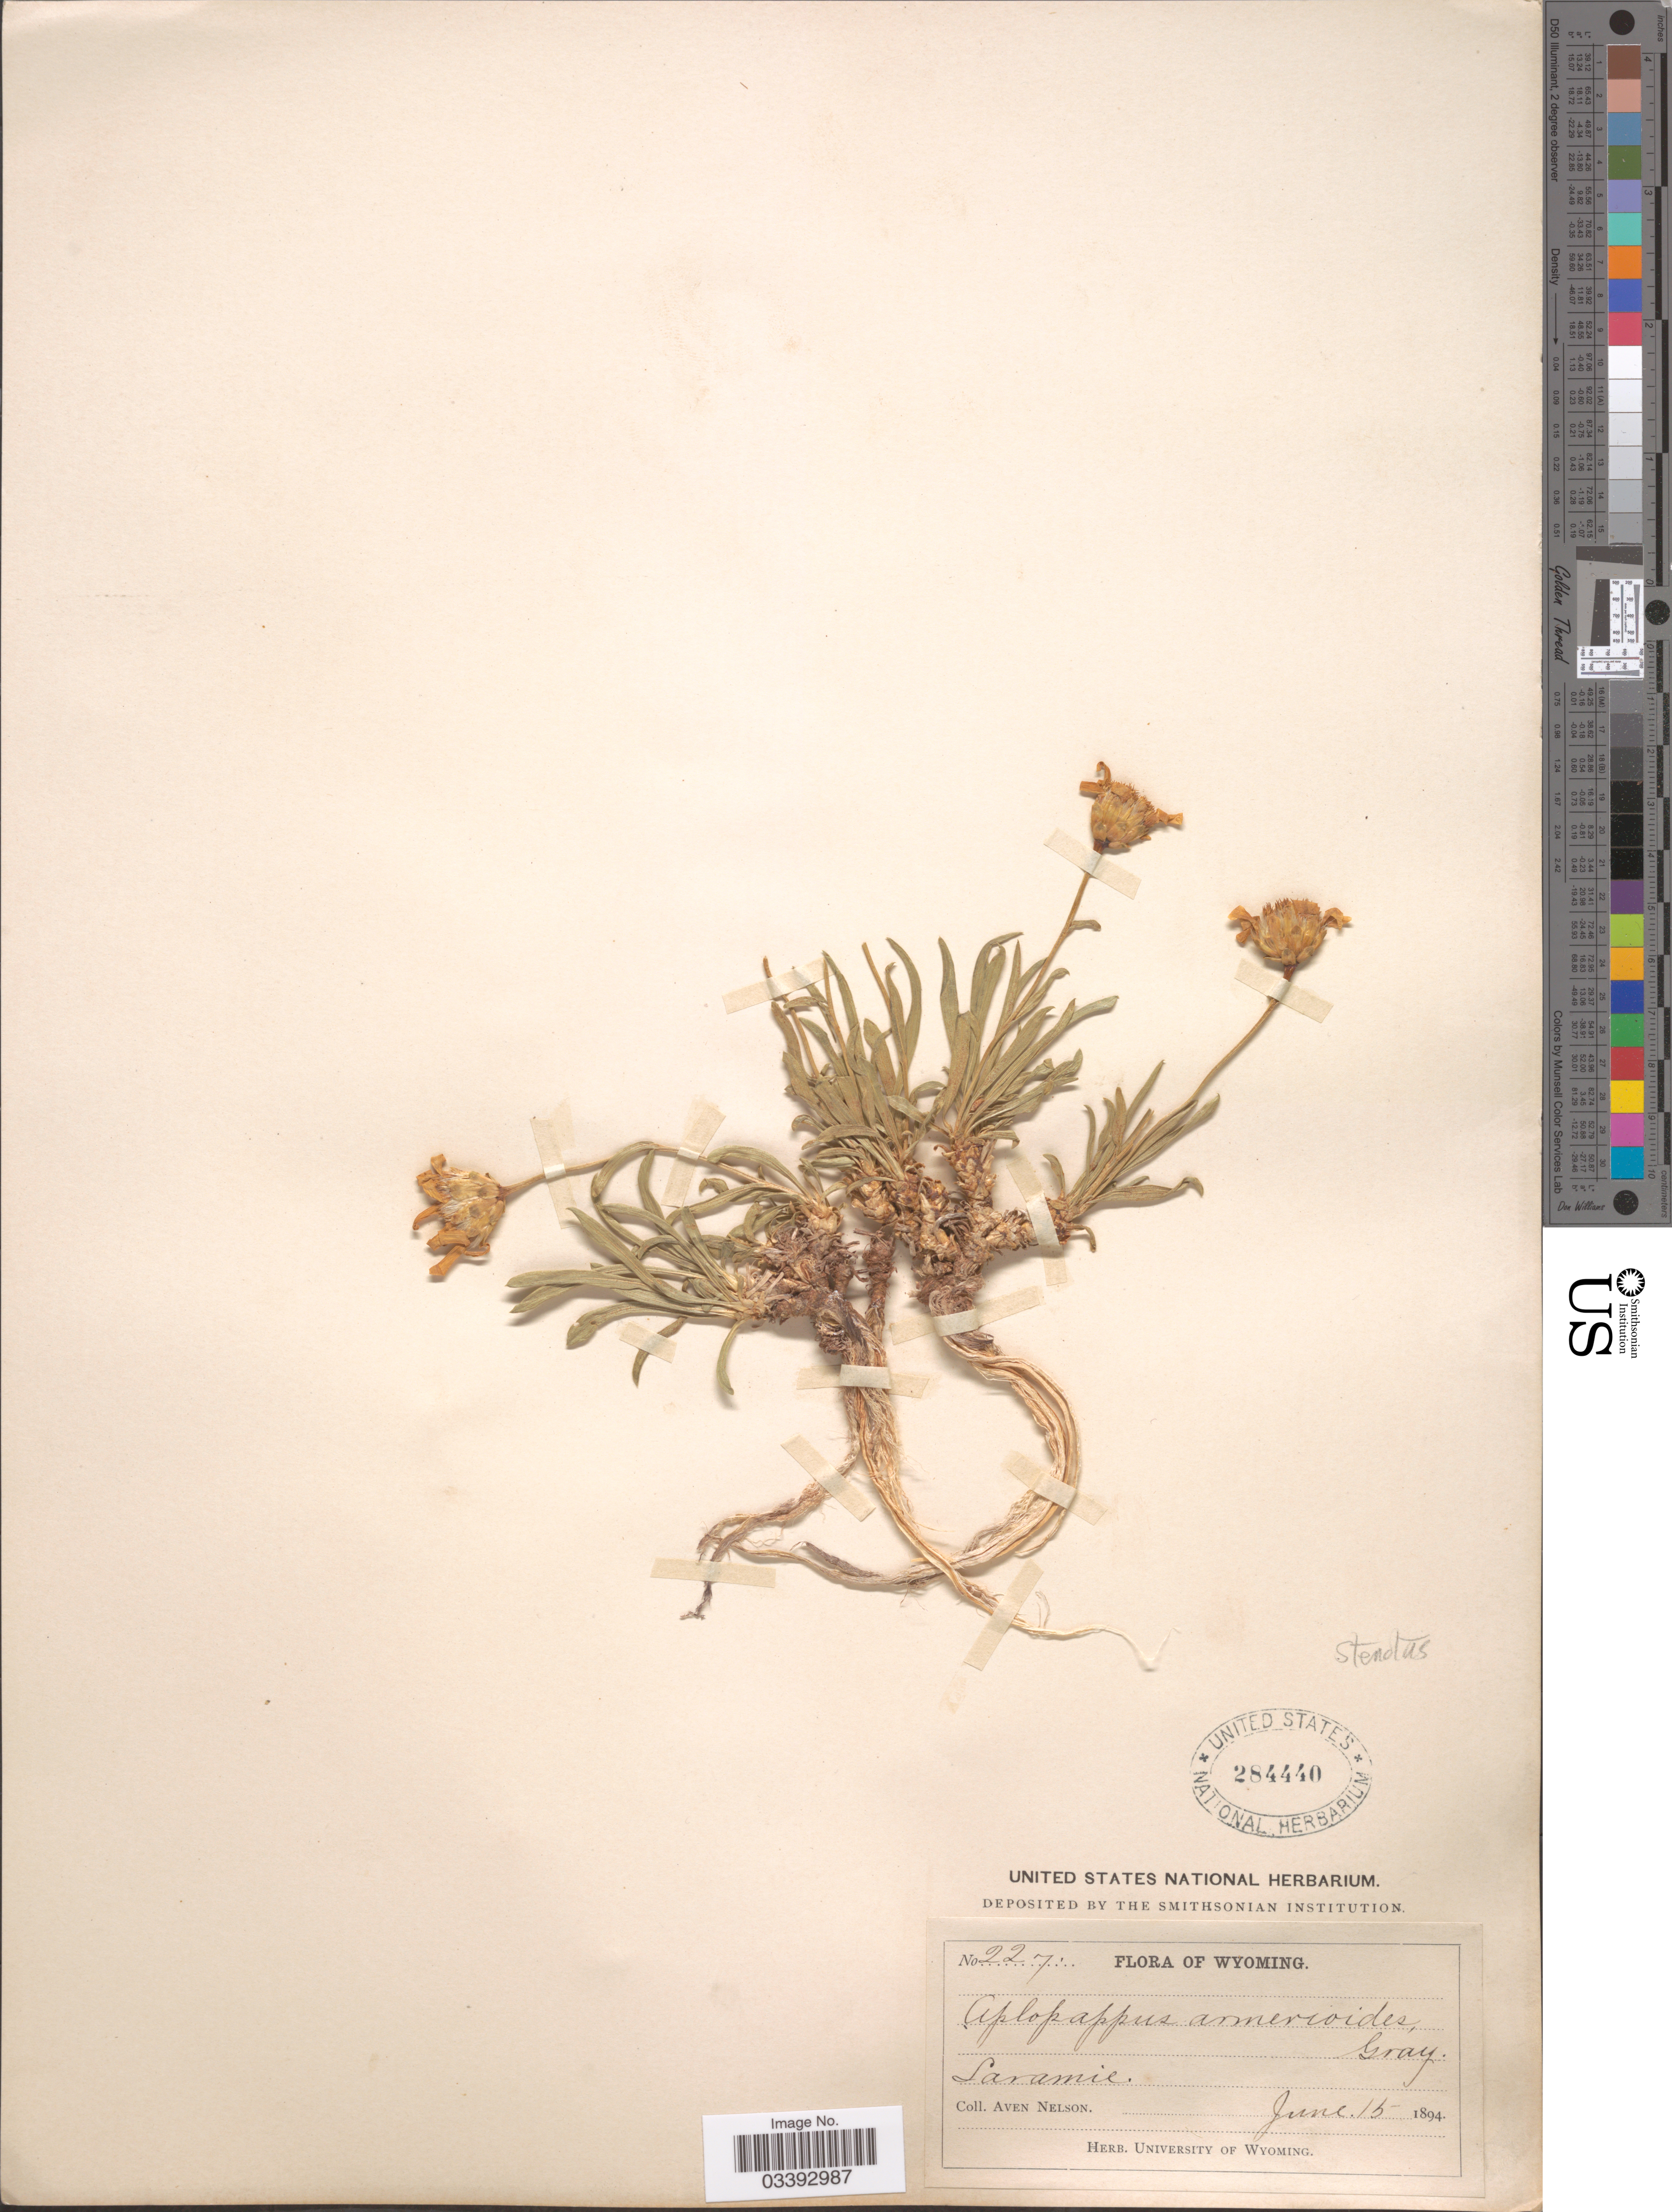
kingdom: Plantae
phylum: Tracheophyta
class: Magnoliopsida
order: Asterales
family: Asteraceae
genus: Stenotus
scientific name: Stenotus armerioides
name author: Nutt.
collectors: A. Nelson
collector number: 227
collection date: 1894-06-15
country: United States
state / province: Wyoming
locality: Laramie.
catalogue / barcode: US 284440